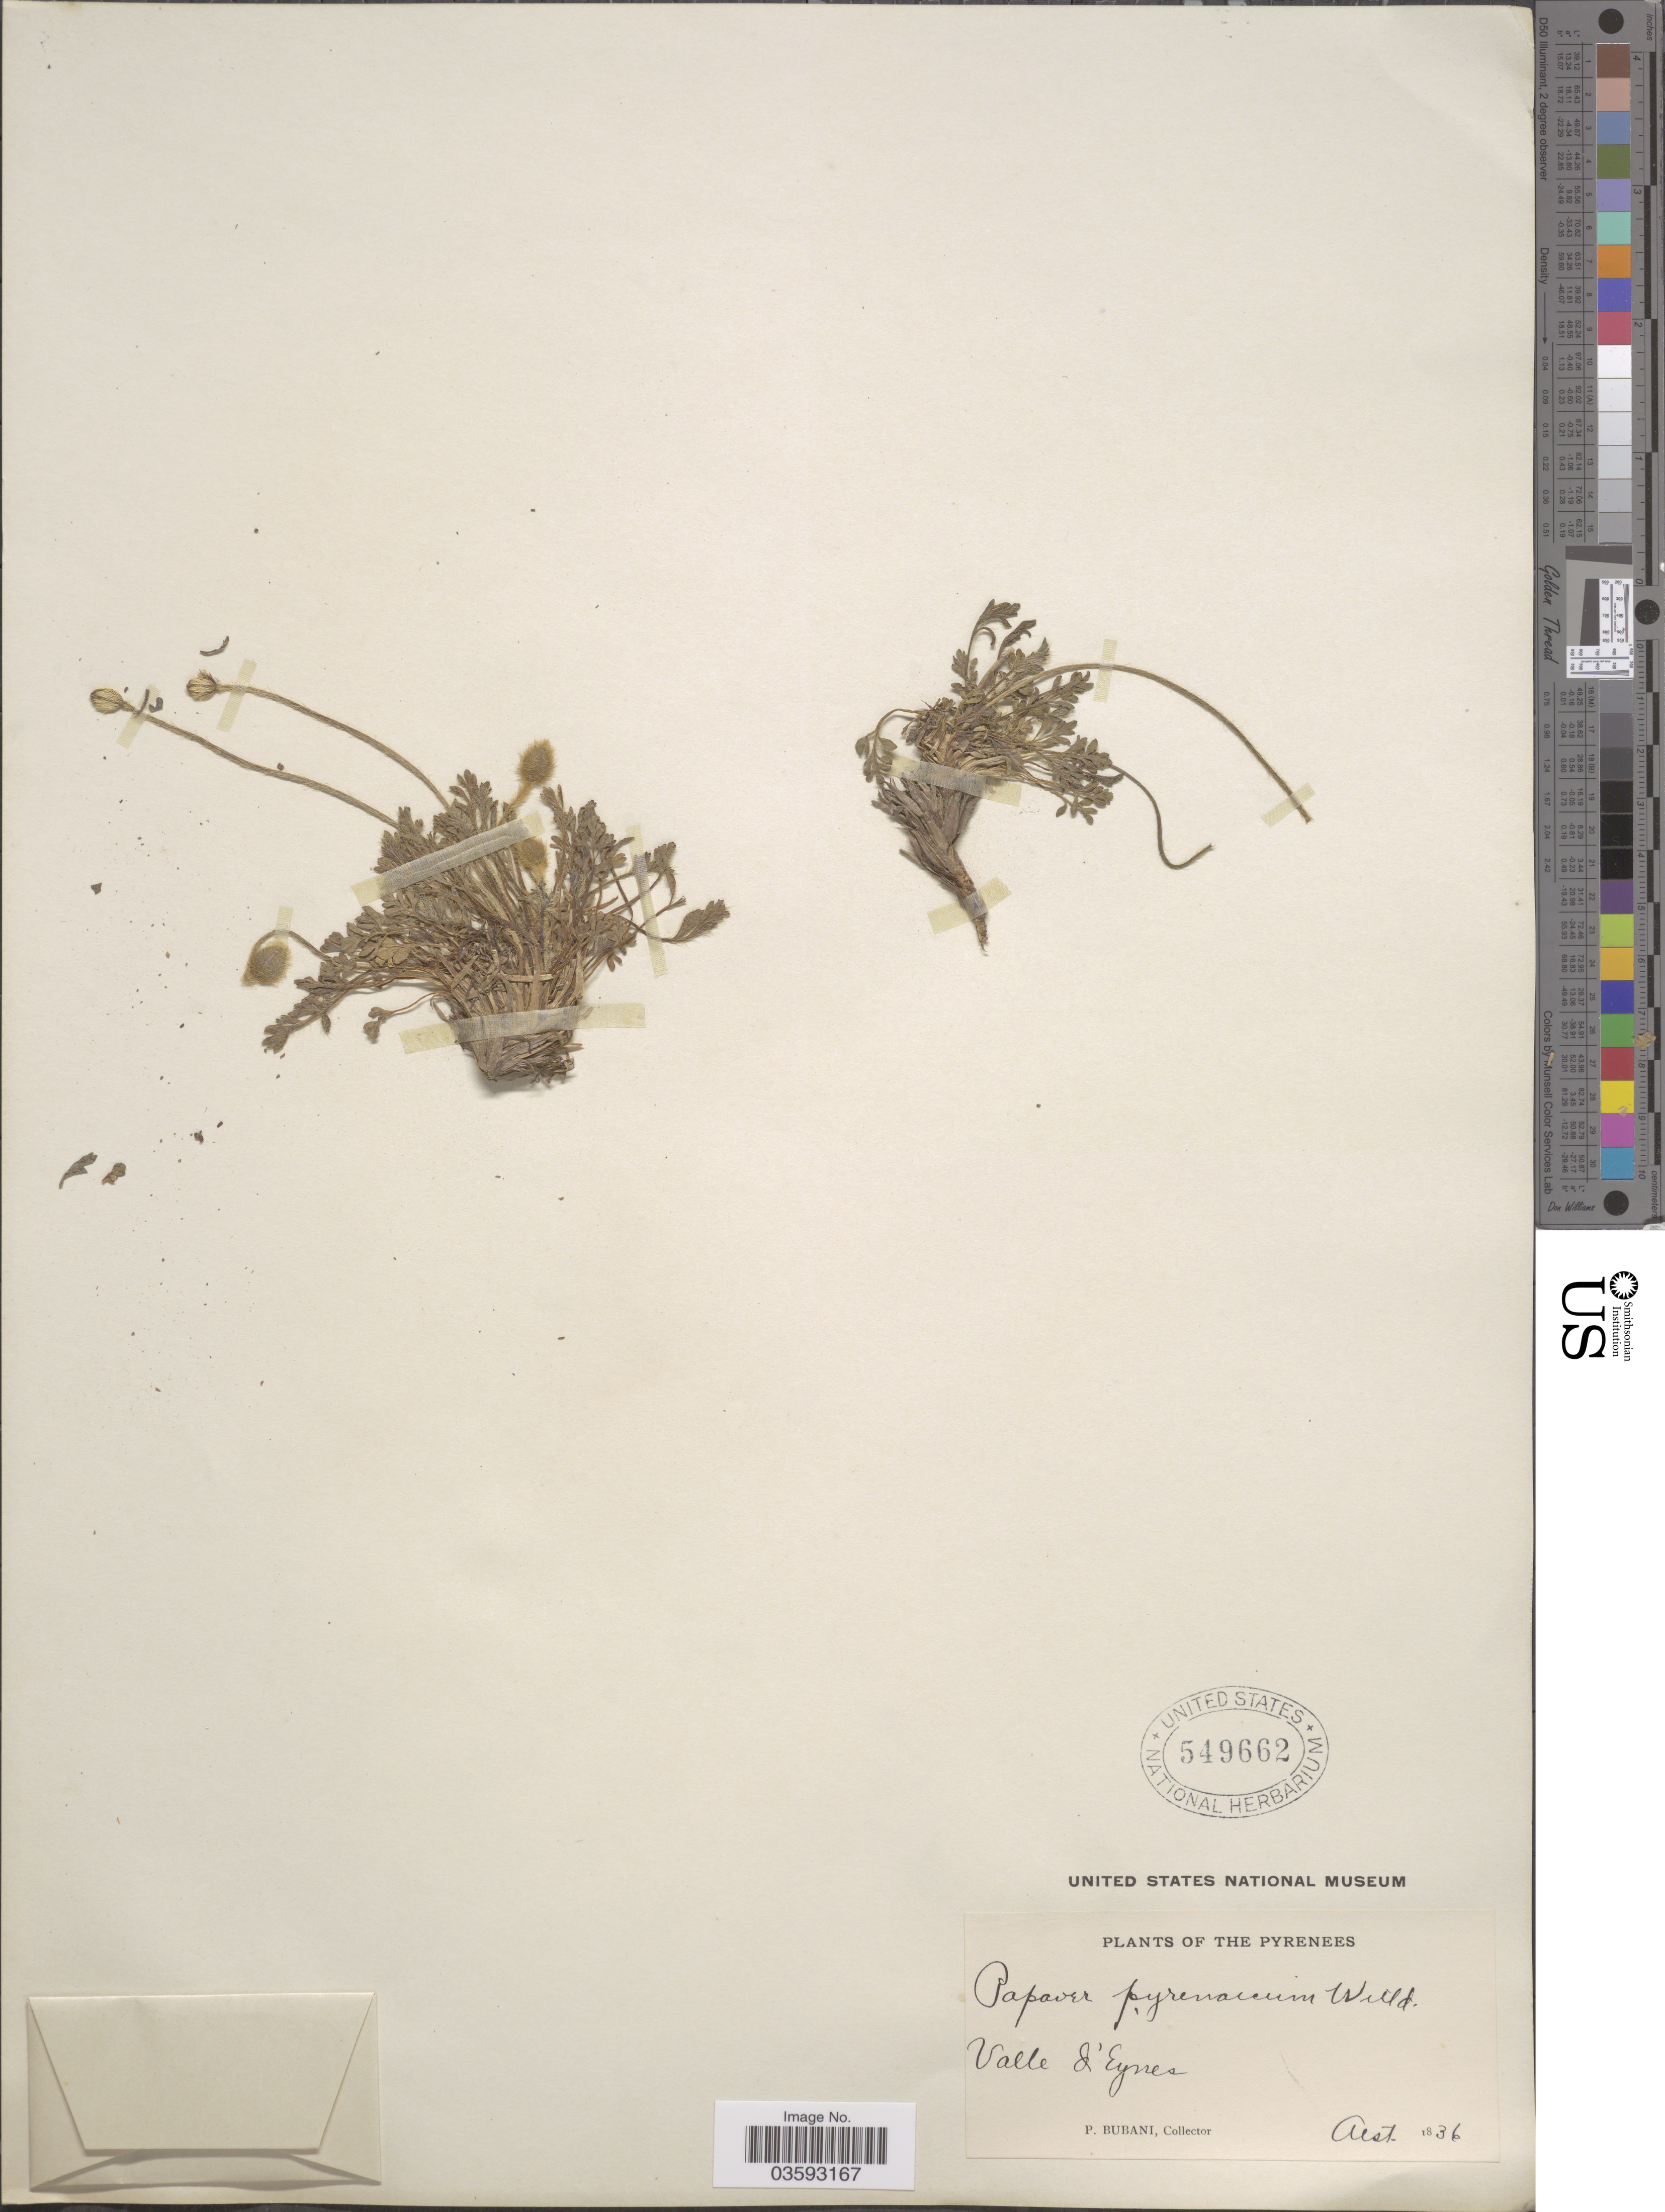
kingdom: Plantae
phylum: Tracheophyta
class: Magnoliopsida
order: Ranunculales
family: Papaveraceae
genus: Papaver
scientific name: Papaver pyrenaicum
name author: Willd.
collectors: P. Bubani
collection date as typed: Aest 1836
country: France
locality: The Pyrenees. Valle d'Eynes.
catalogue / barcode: US 549662